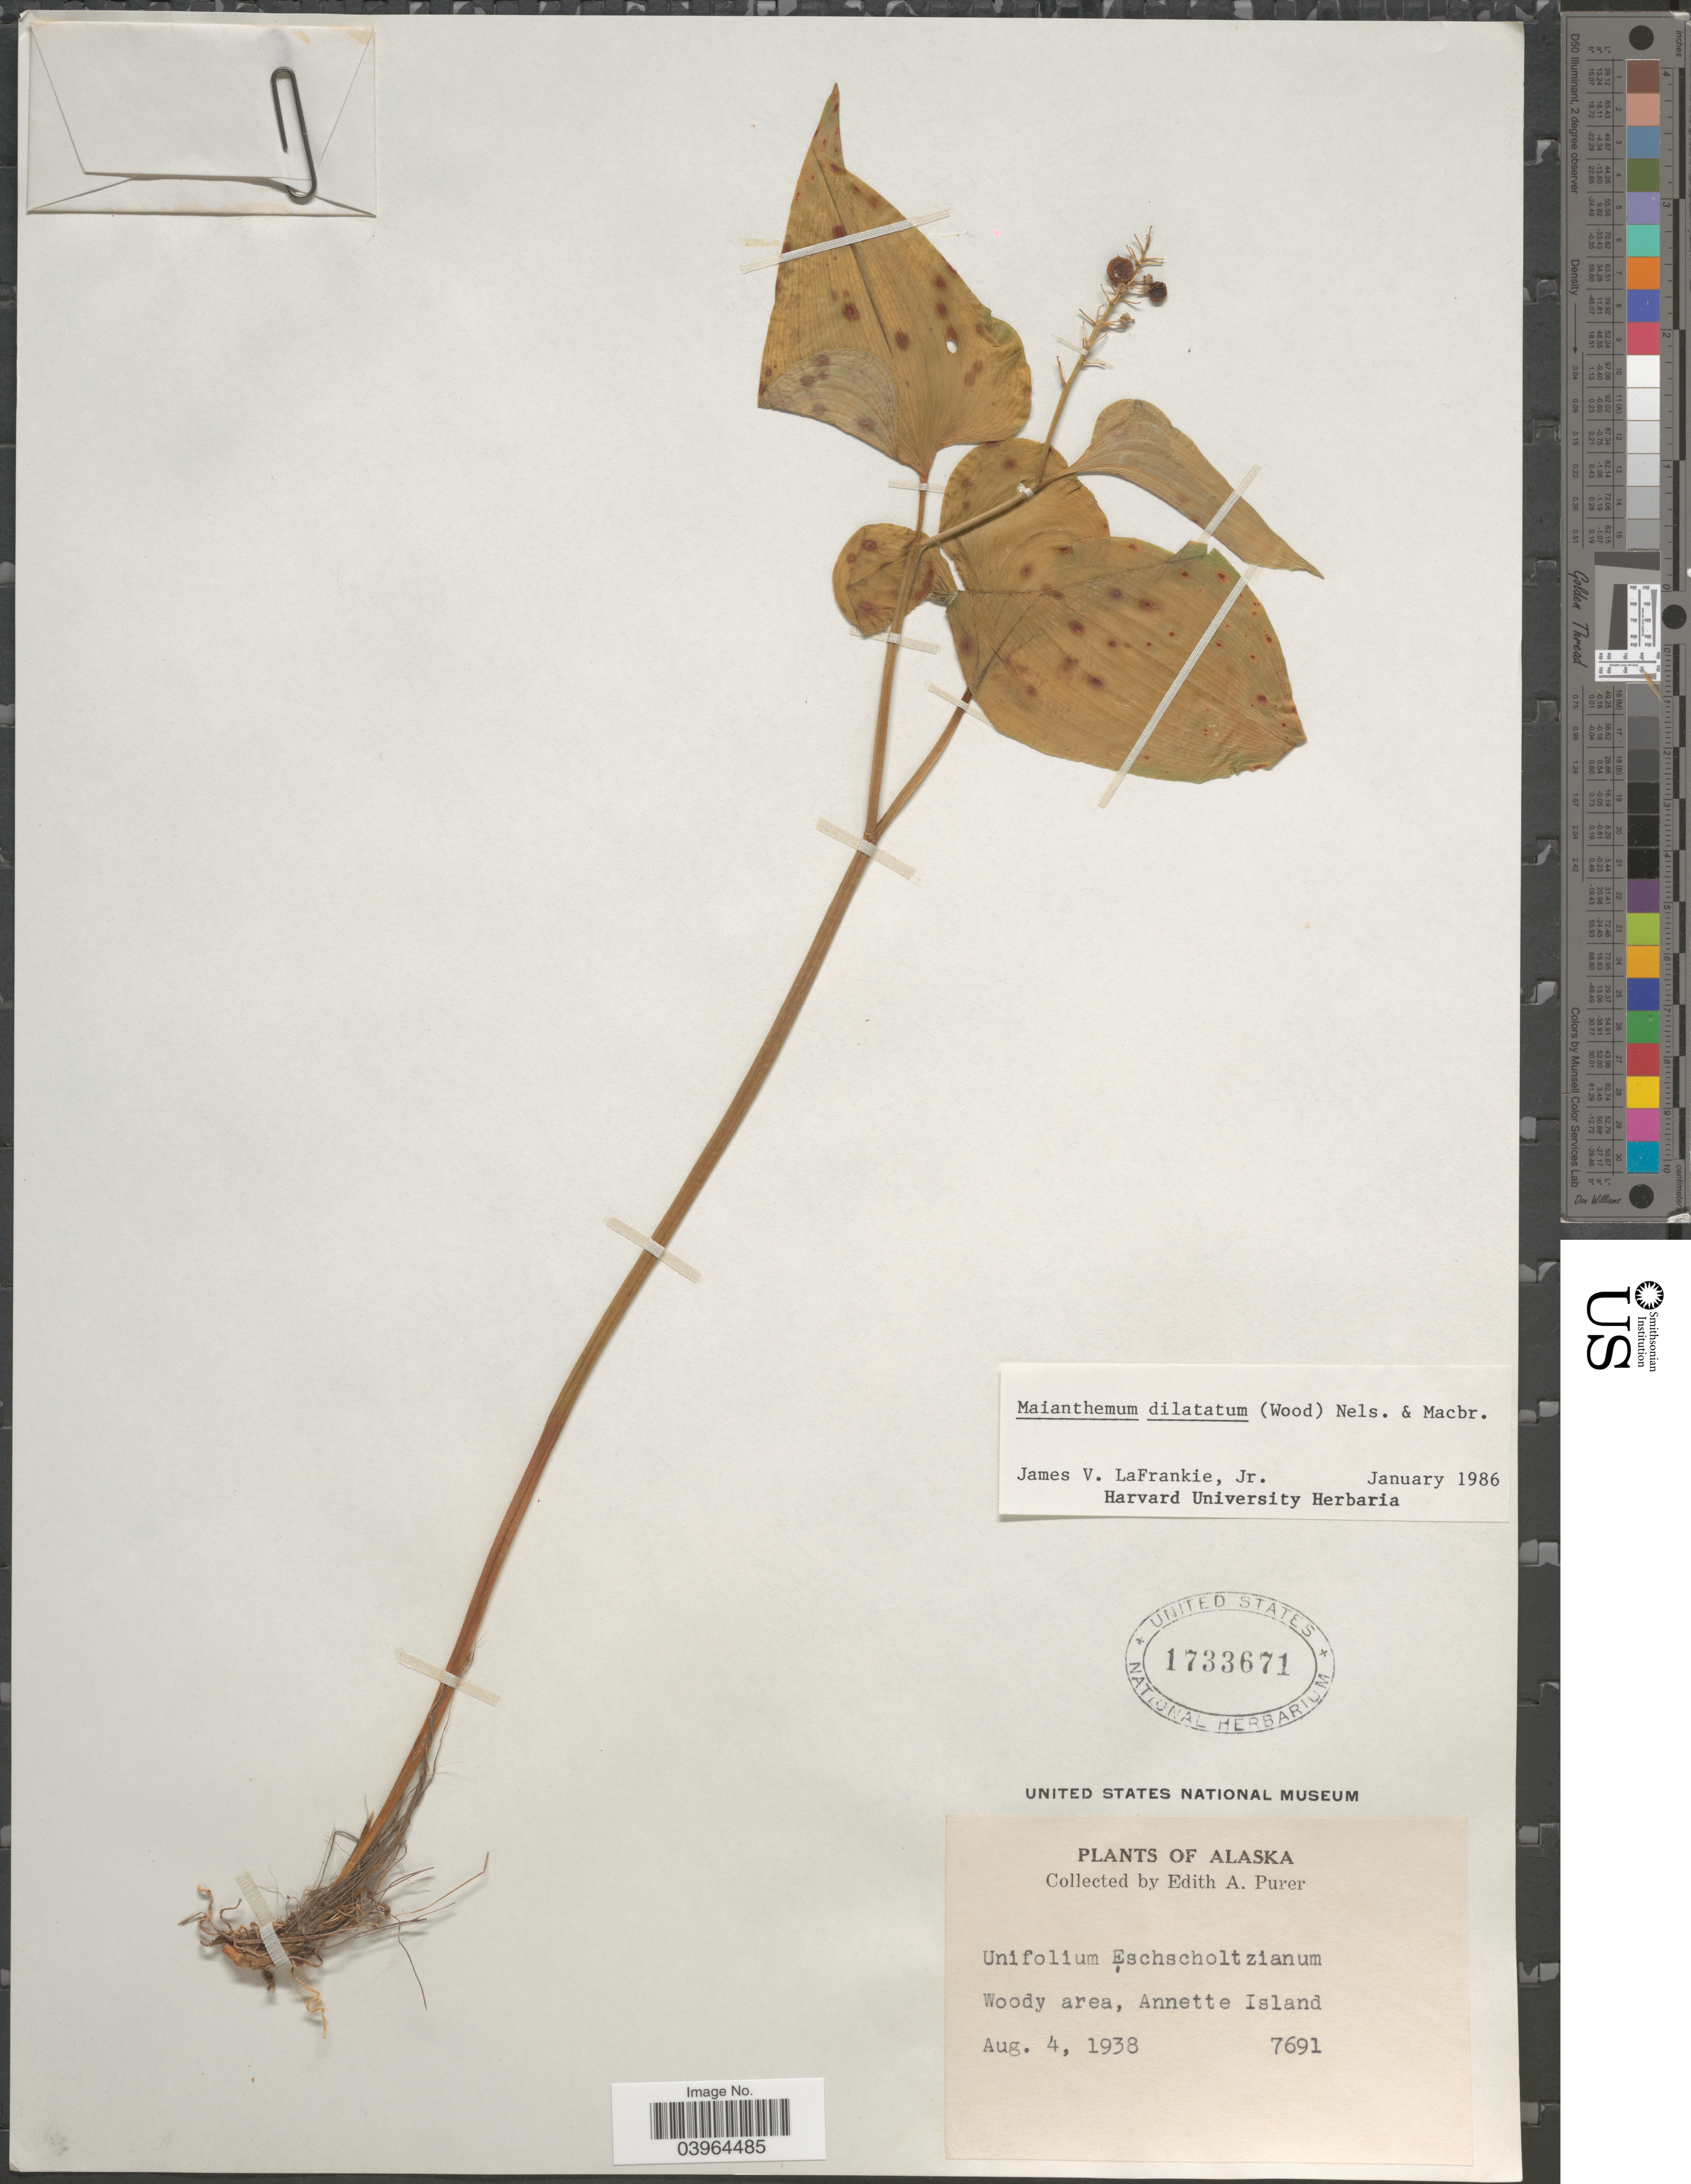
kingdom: Plantae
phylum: Tracheophyta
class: Liliopsida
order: Asparagales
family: Asparagaceae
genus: Maianthemum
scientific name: Maianthemum dilatatum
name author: (Alph. Wood) A. Nelson & J.F. Macbr.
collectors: E. Purer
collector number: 7691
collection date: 1938-08-04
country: United States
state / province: Alaska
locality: Woody area, Annette Island.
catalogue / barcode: US 1733671